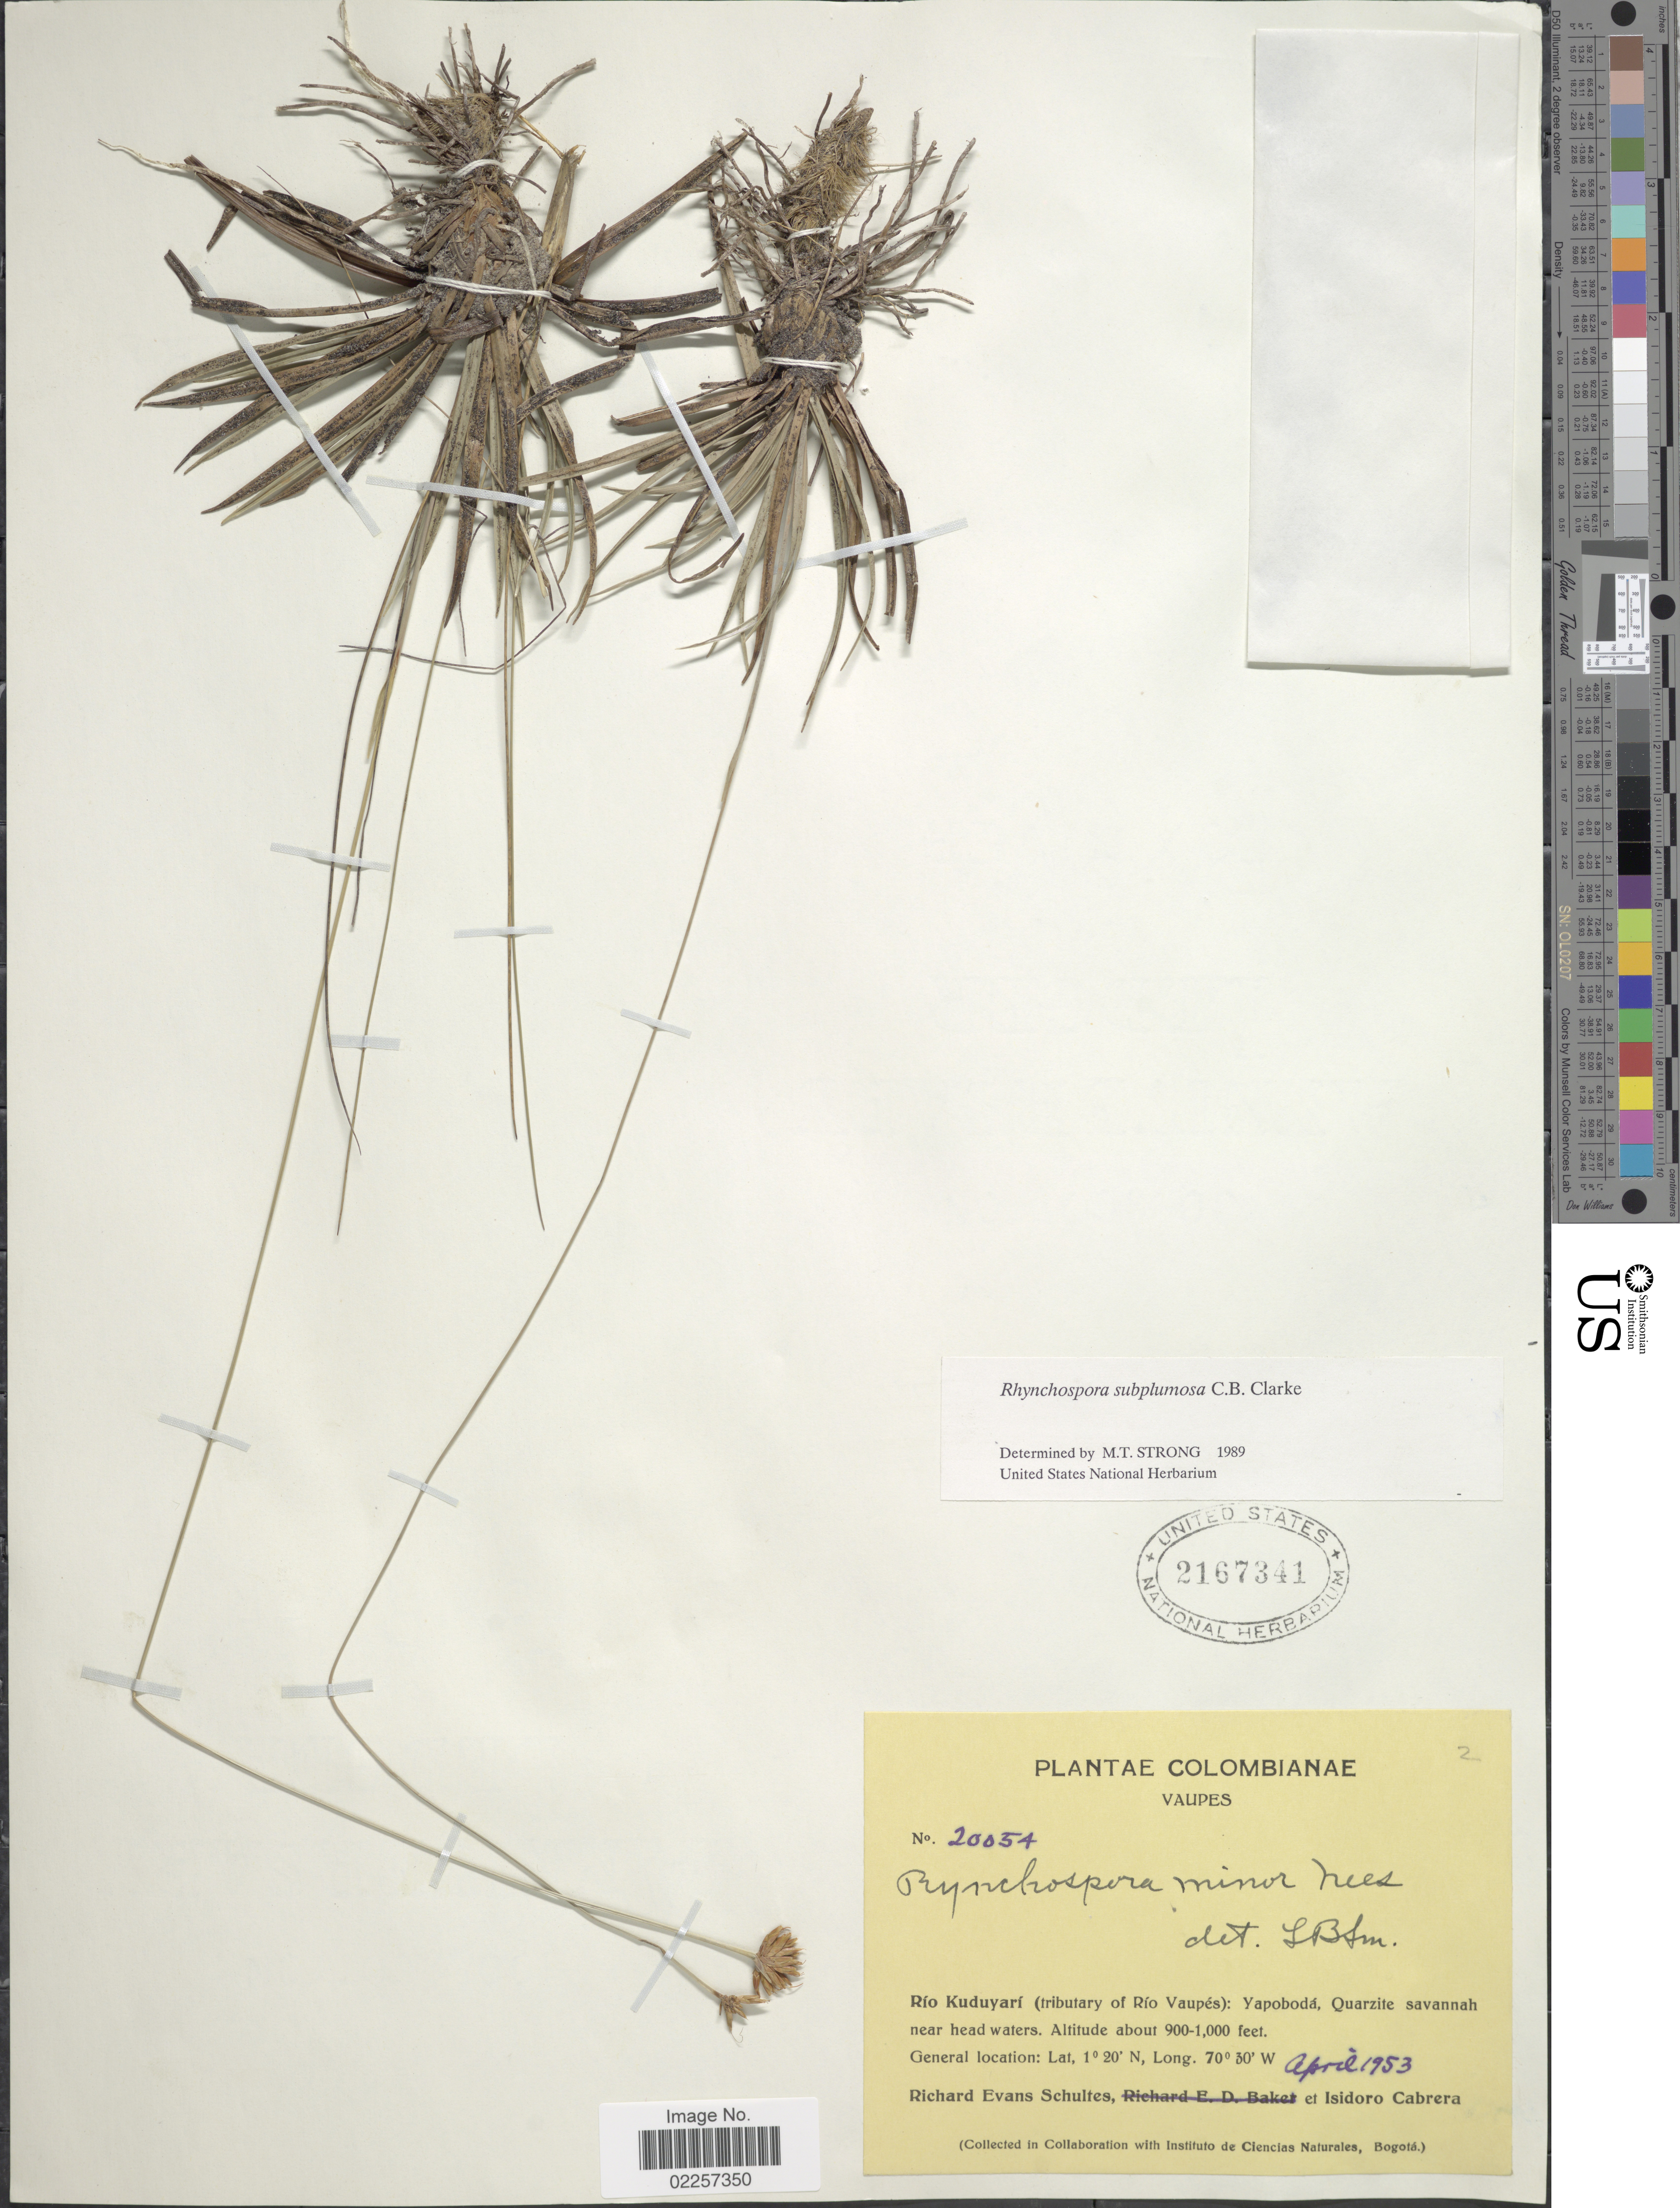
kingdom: Plantae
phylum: Tracheophyta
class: Liliopsida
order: Poales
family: Cyperaceae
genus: Rhynchospora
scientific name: Rhynchospora subplumosa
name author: C.B. Clarke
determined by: Alves, K.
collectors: R. E. Schultes & I. Cabrera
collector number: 20054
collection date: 1953-04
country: Colombia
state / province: Vaupés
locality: Rio Kuduyari (tributary of Rio Vaupes): Yapoboda, Quarzite savannah near head waters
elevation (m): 274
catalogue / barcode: US 2167341